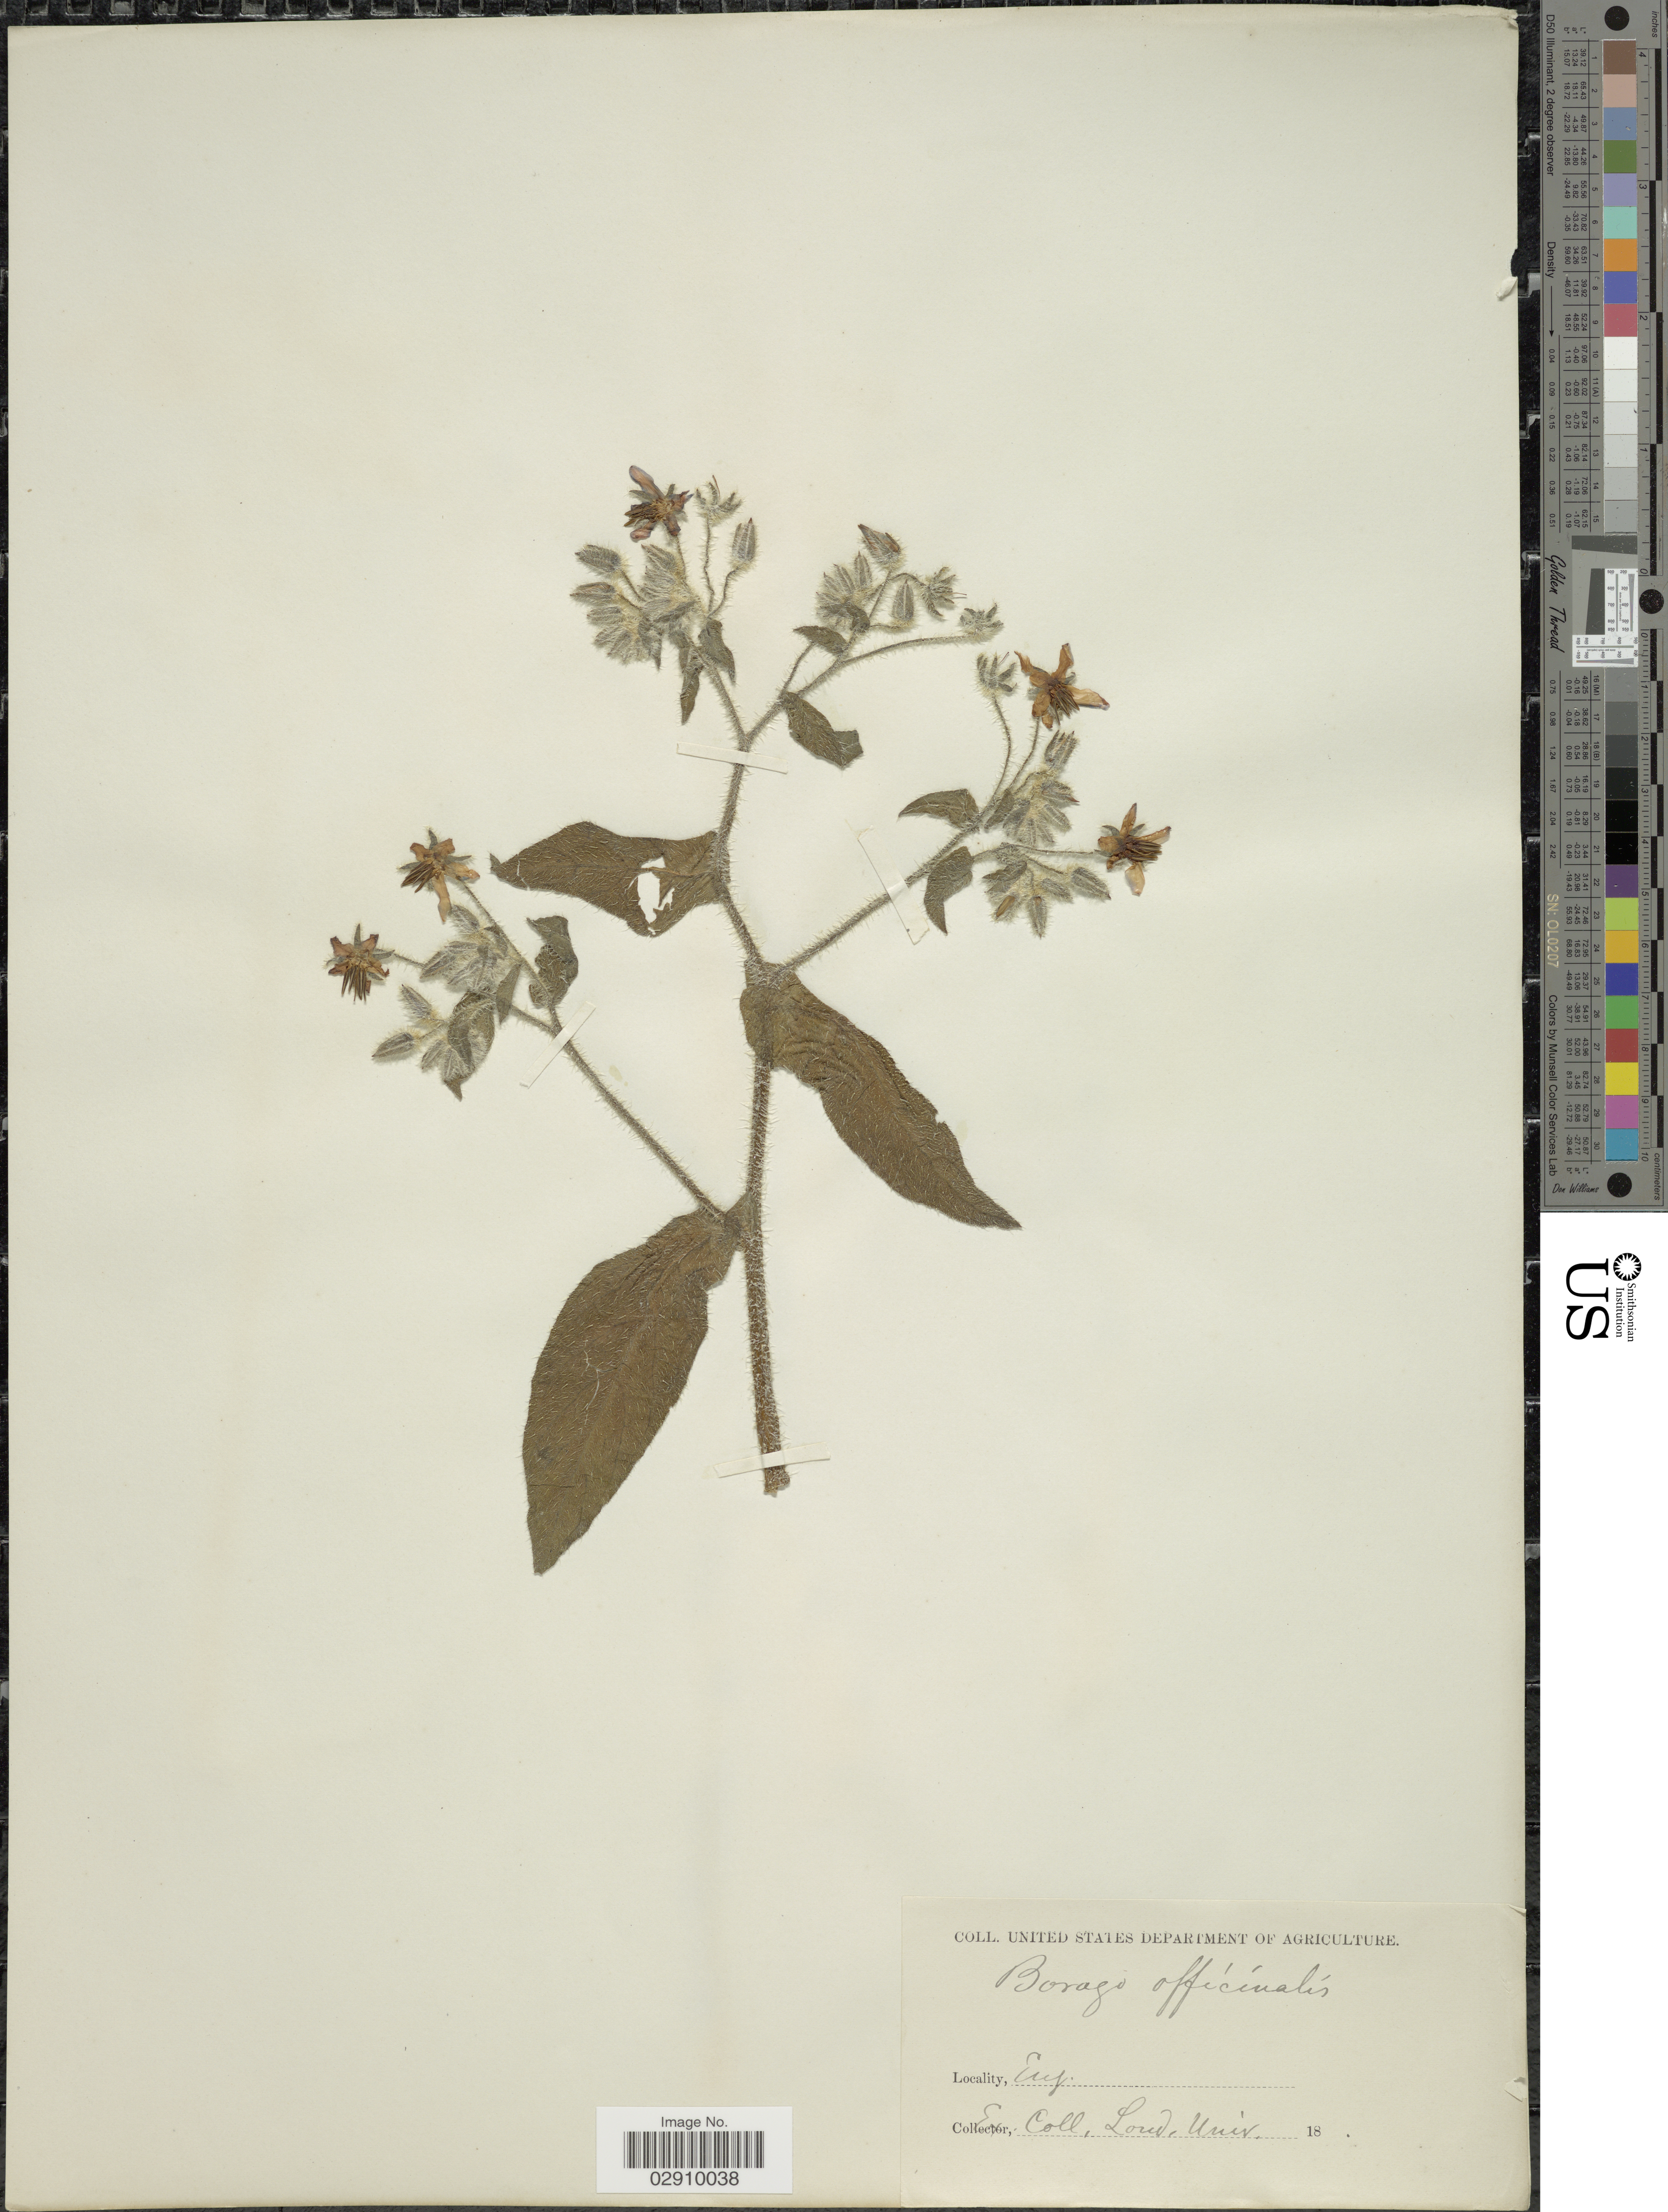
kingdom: Plantae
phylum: Tracheophyta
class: Magnoliopsida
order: Boraginales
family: Boraginaceae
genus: Borago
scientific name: Borago officinalis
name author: L.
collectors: Facchini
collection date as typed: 18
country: United Kingdom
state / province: England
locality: Eng.